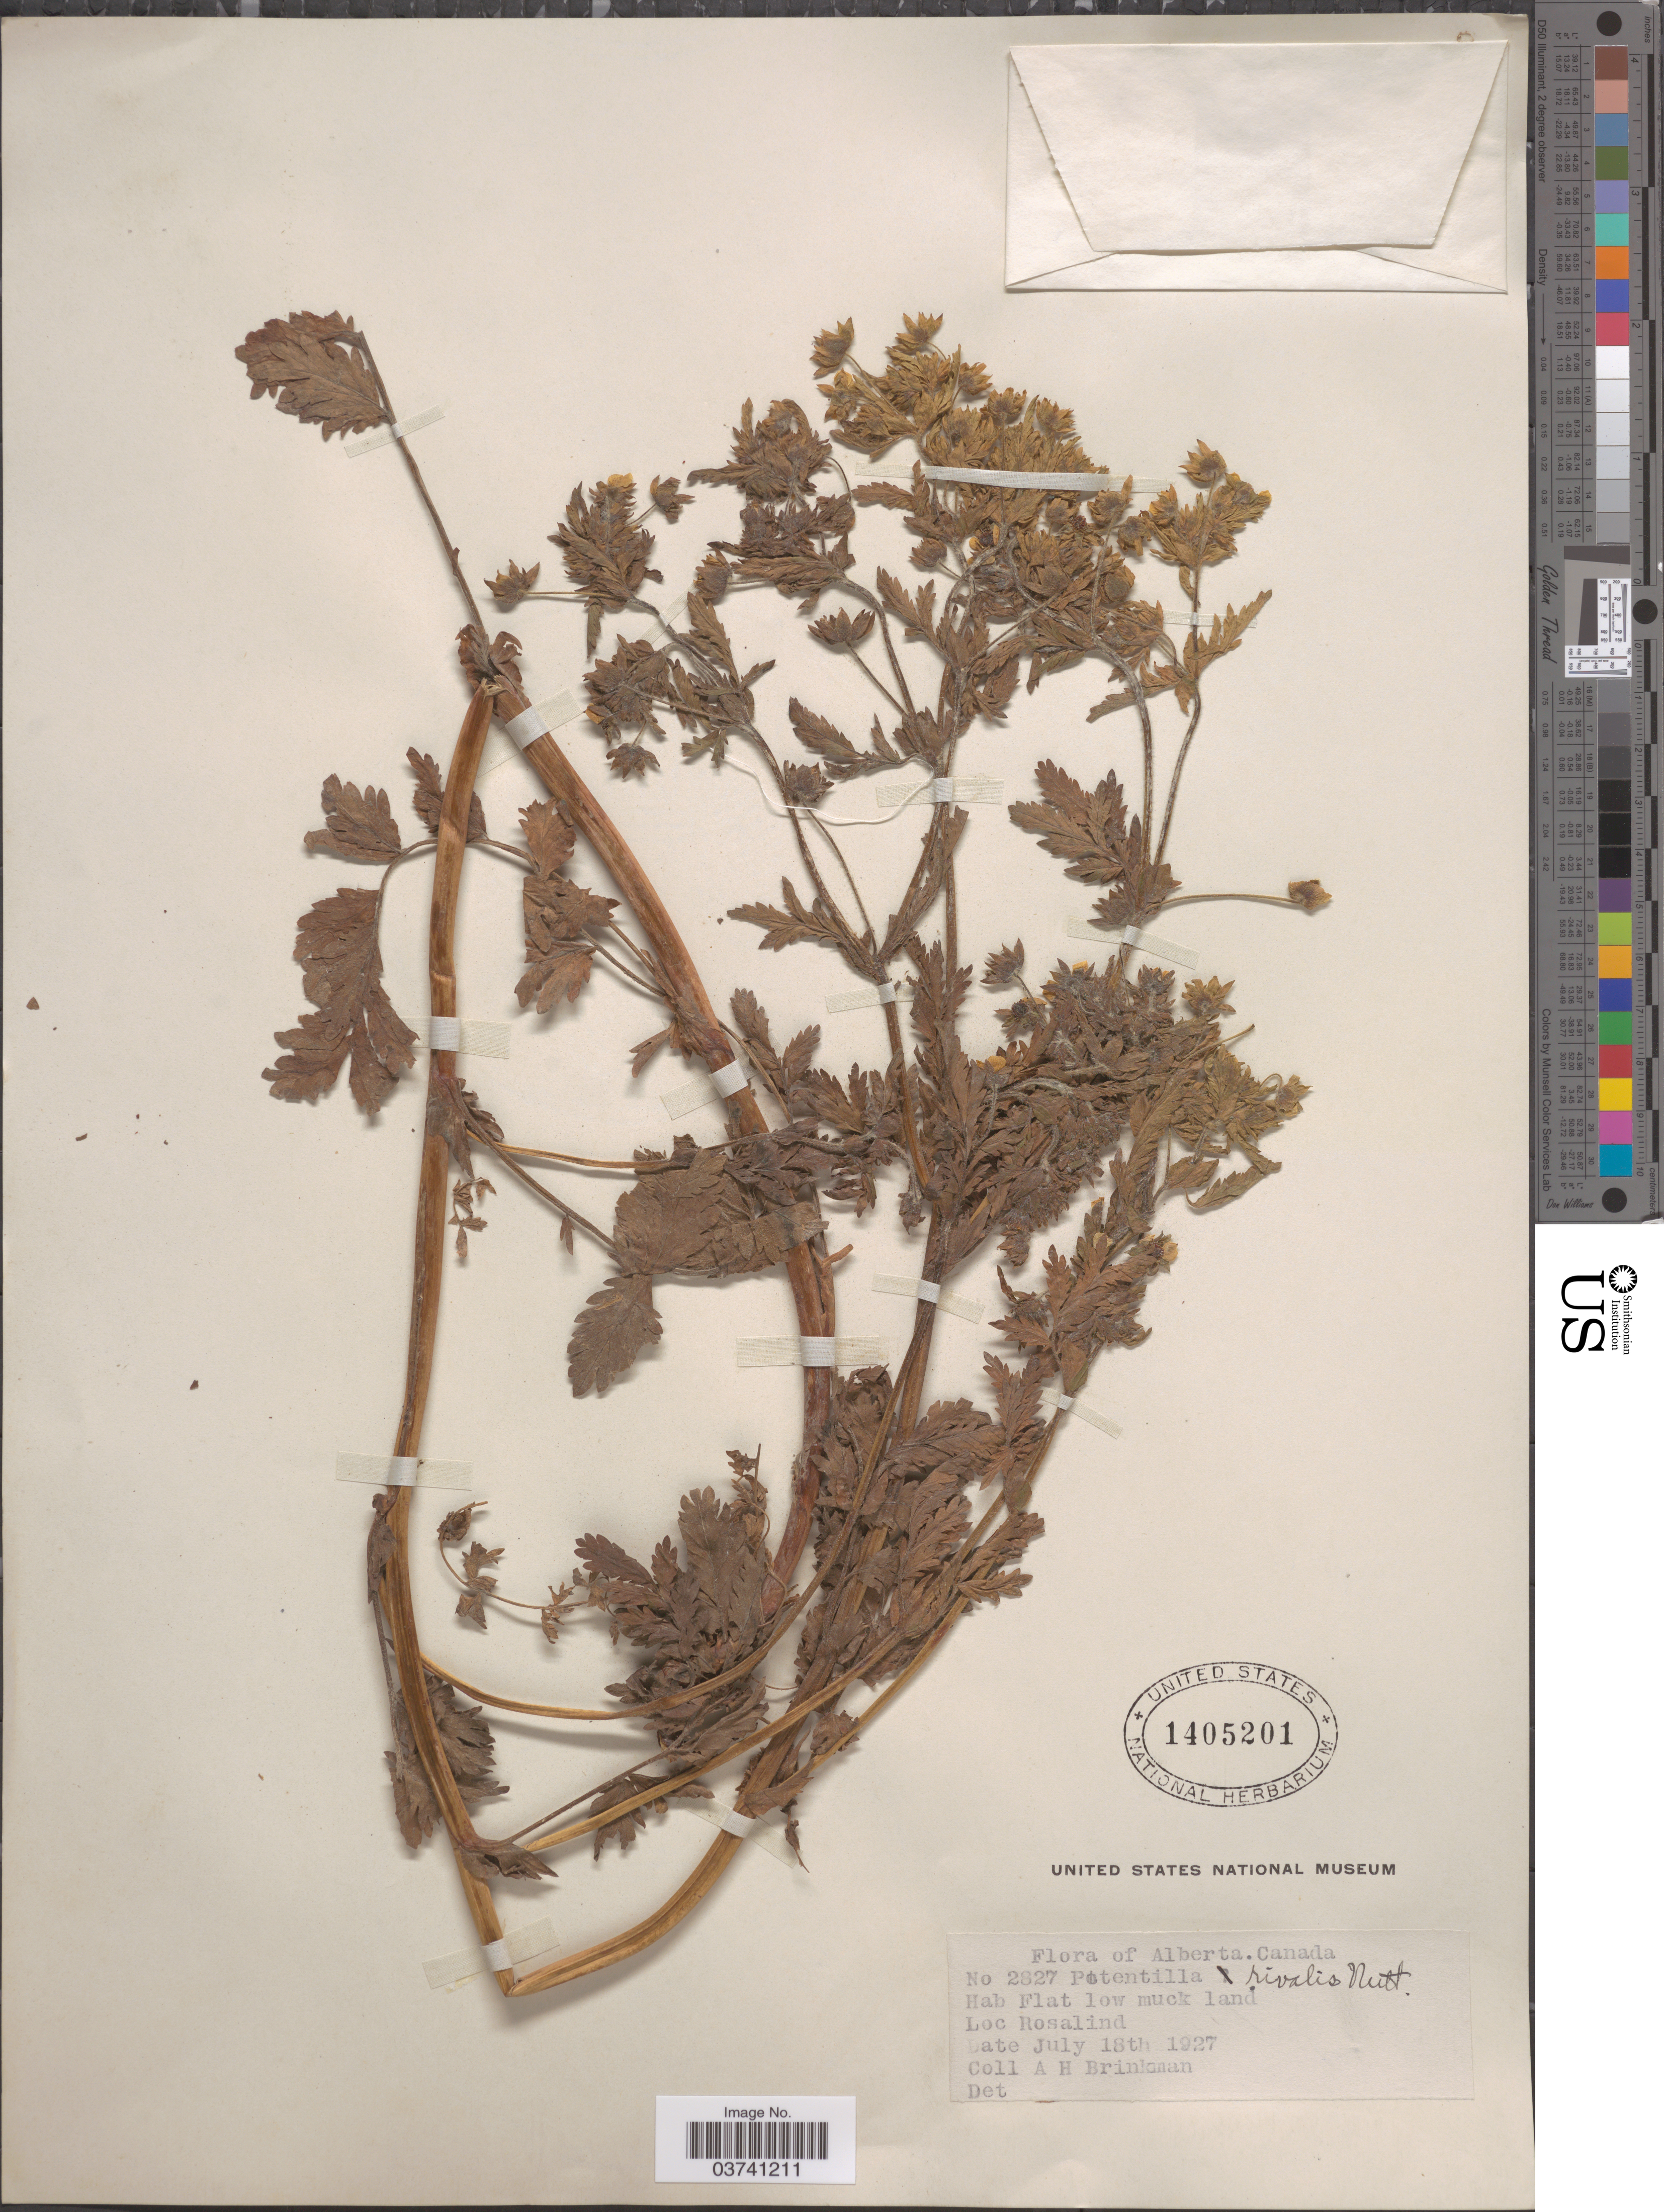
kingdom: Plantae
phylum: Tracheophyta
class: Magnoliopsida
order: Rosales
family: Rosaceae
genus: Potentilla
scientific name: Potentilla rivalis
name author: Nutt.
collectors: A. Brinkman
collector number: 2827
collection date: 1927-07-18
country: Canada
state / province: Alberta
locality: Rosalind.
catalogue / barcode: US 1405201